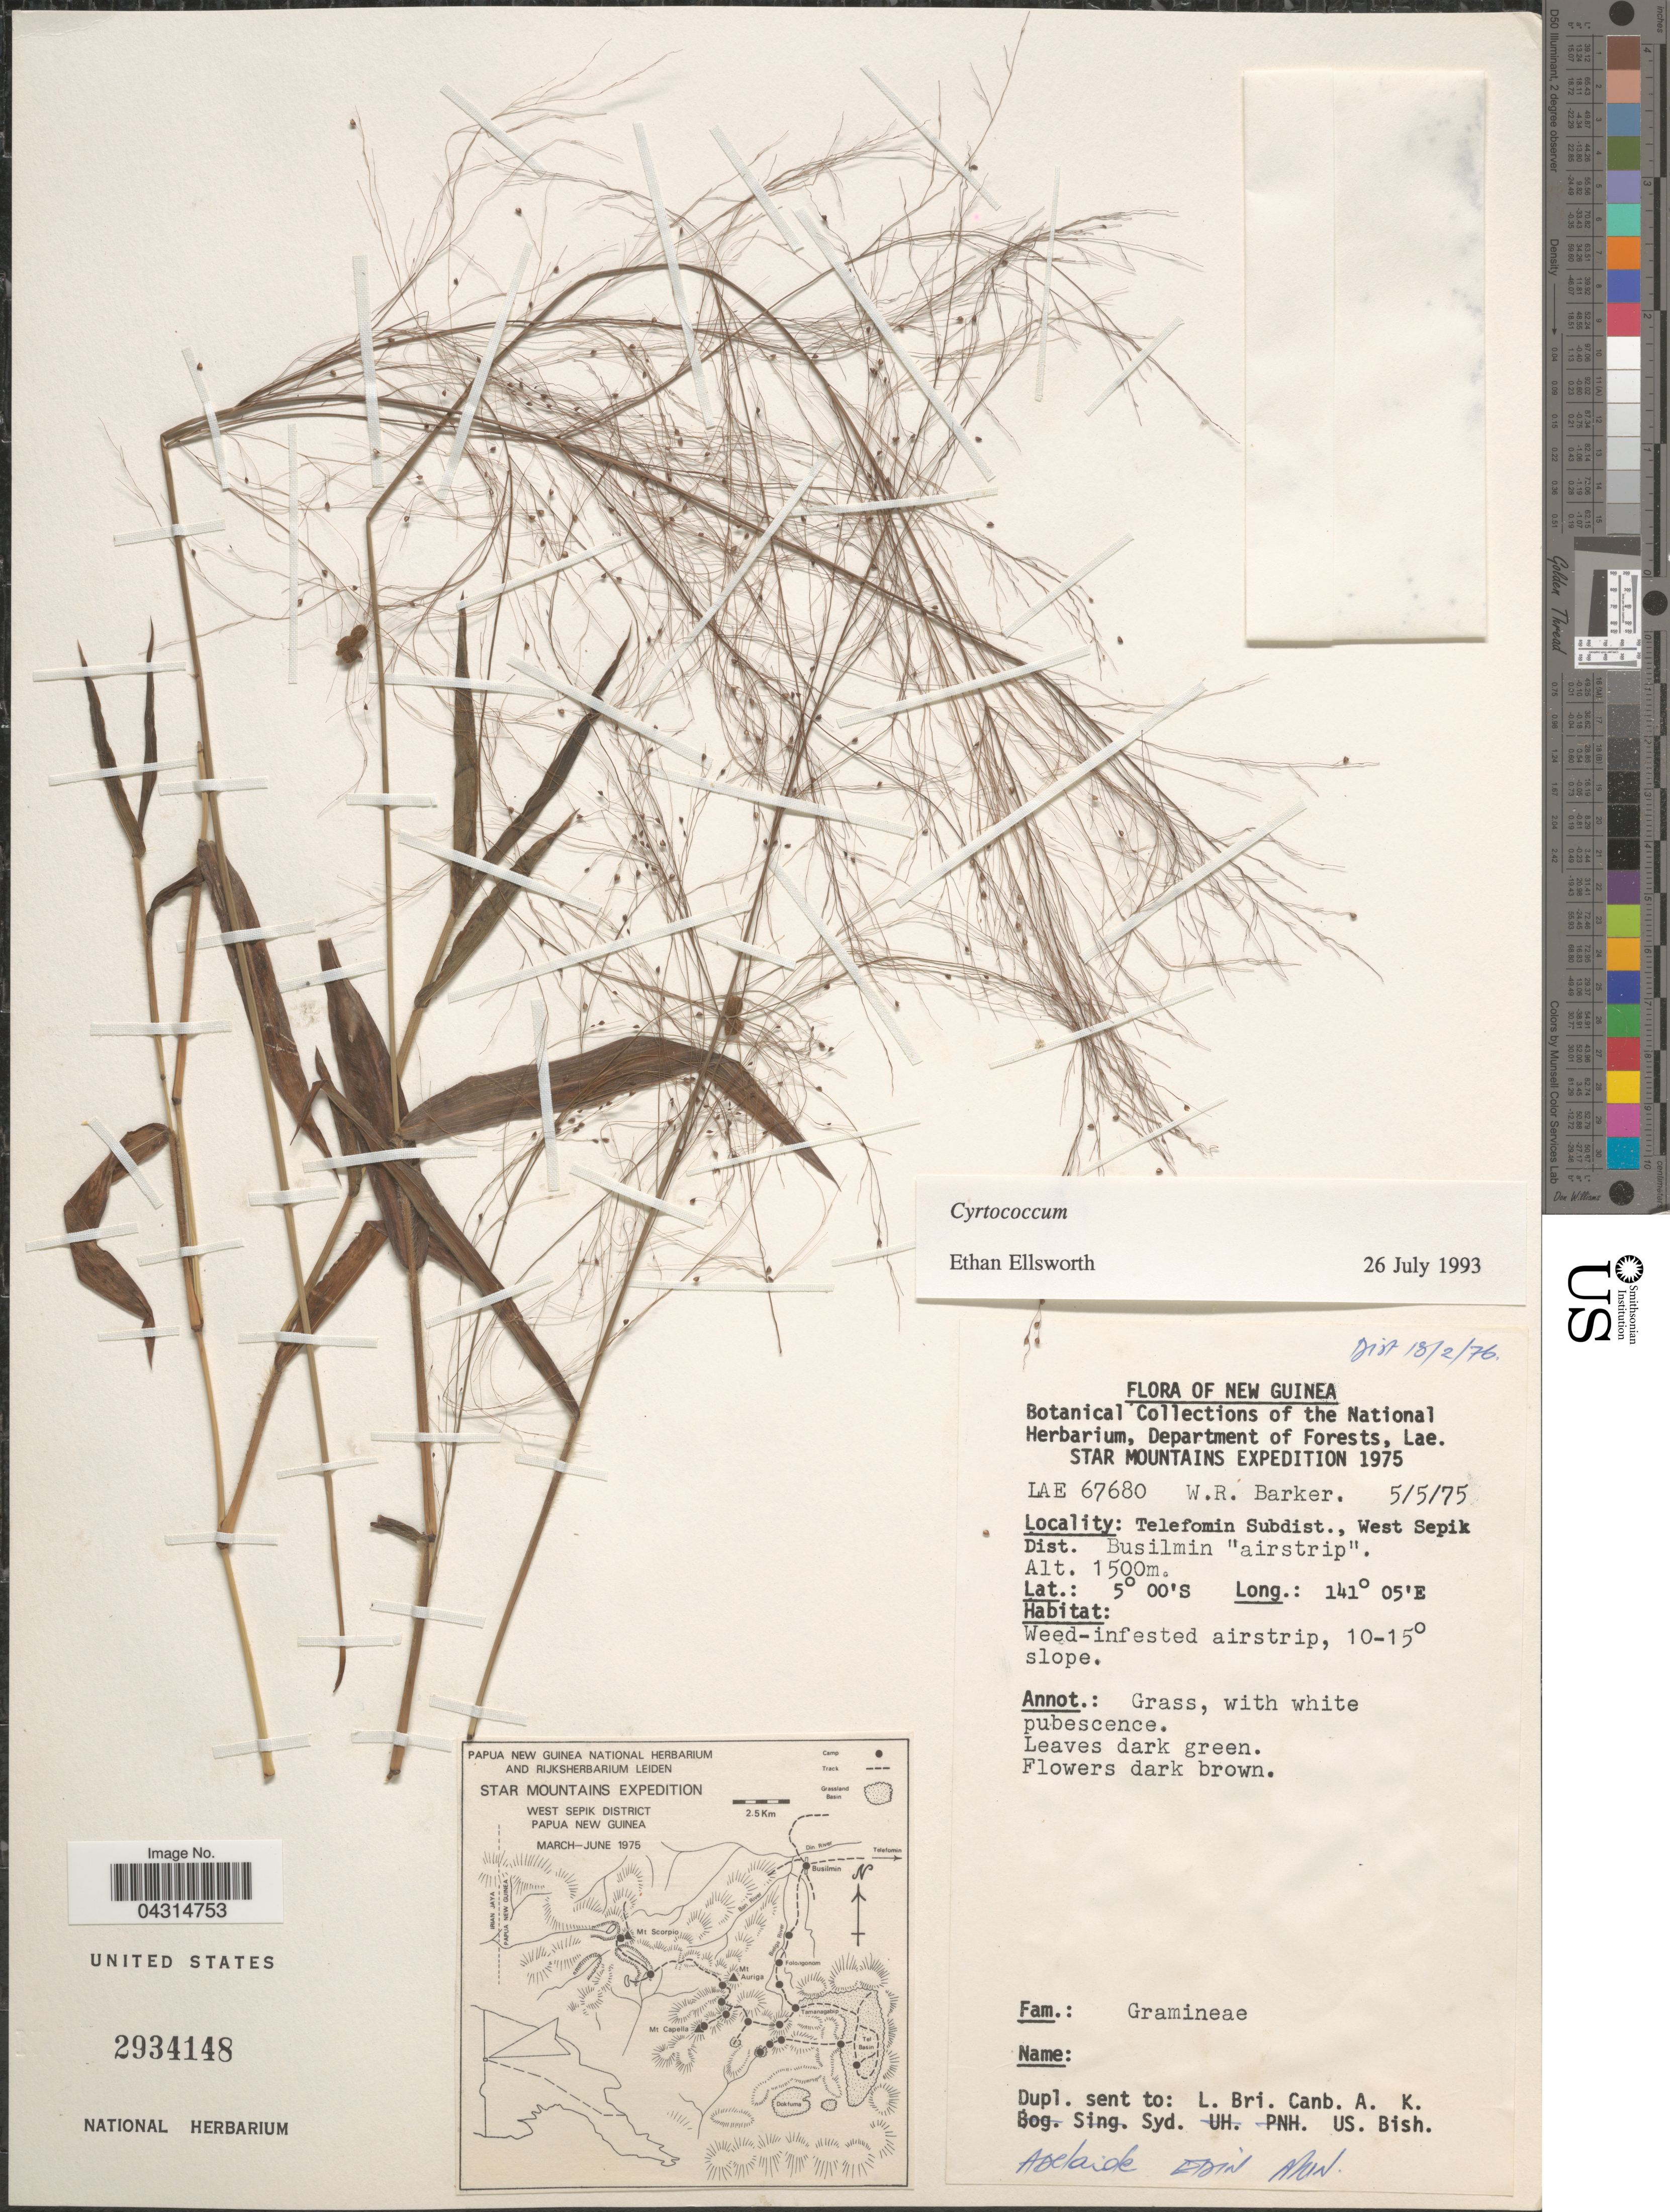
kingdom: Plantae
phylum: Tracheophyta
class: Liliopsida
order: Poales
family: Poaceae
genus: Cyrtococcum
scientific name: Cyrtococcum sp.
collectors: W. R. Barker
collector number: LAE67680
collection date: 1975-05-05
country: Papua New Guinea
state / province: Sandaun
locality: New Guinea. Star Mountains Expedition 1975. Telefomin Subdist., West Sepik Dist. Busilmin "airstrip". Weed-infested airstrip, 10-15° slope.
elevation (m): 1500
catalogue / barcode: US 2934148